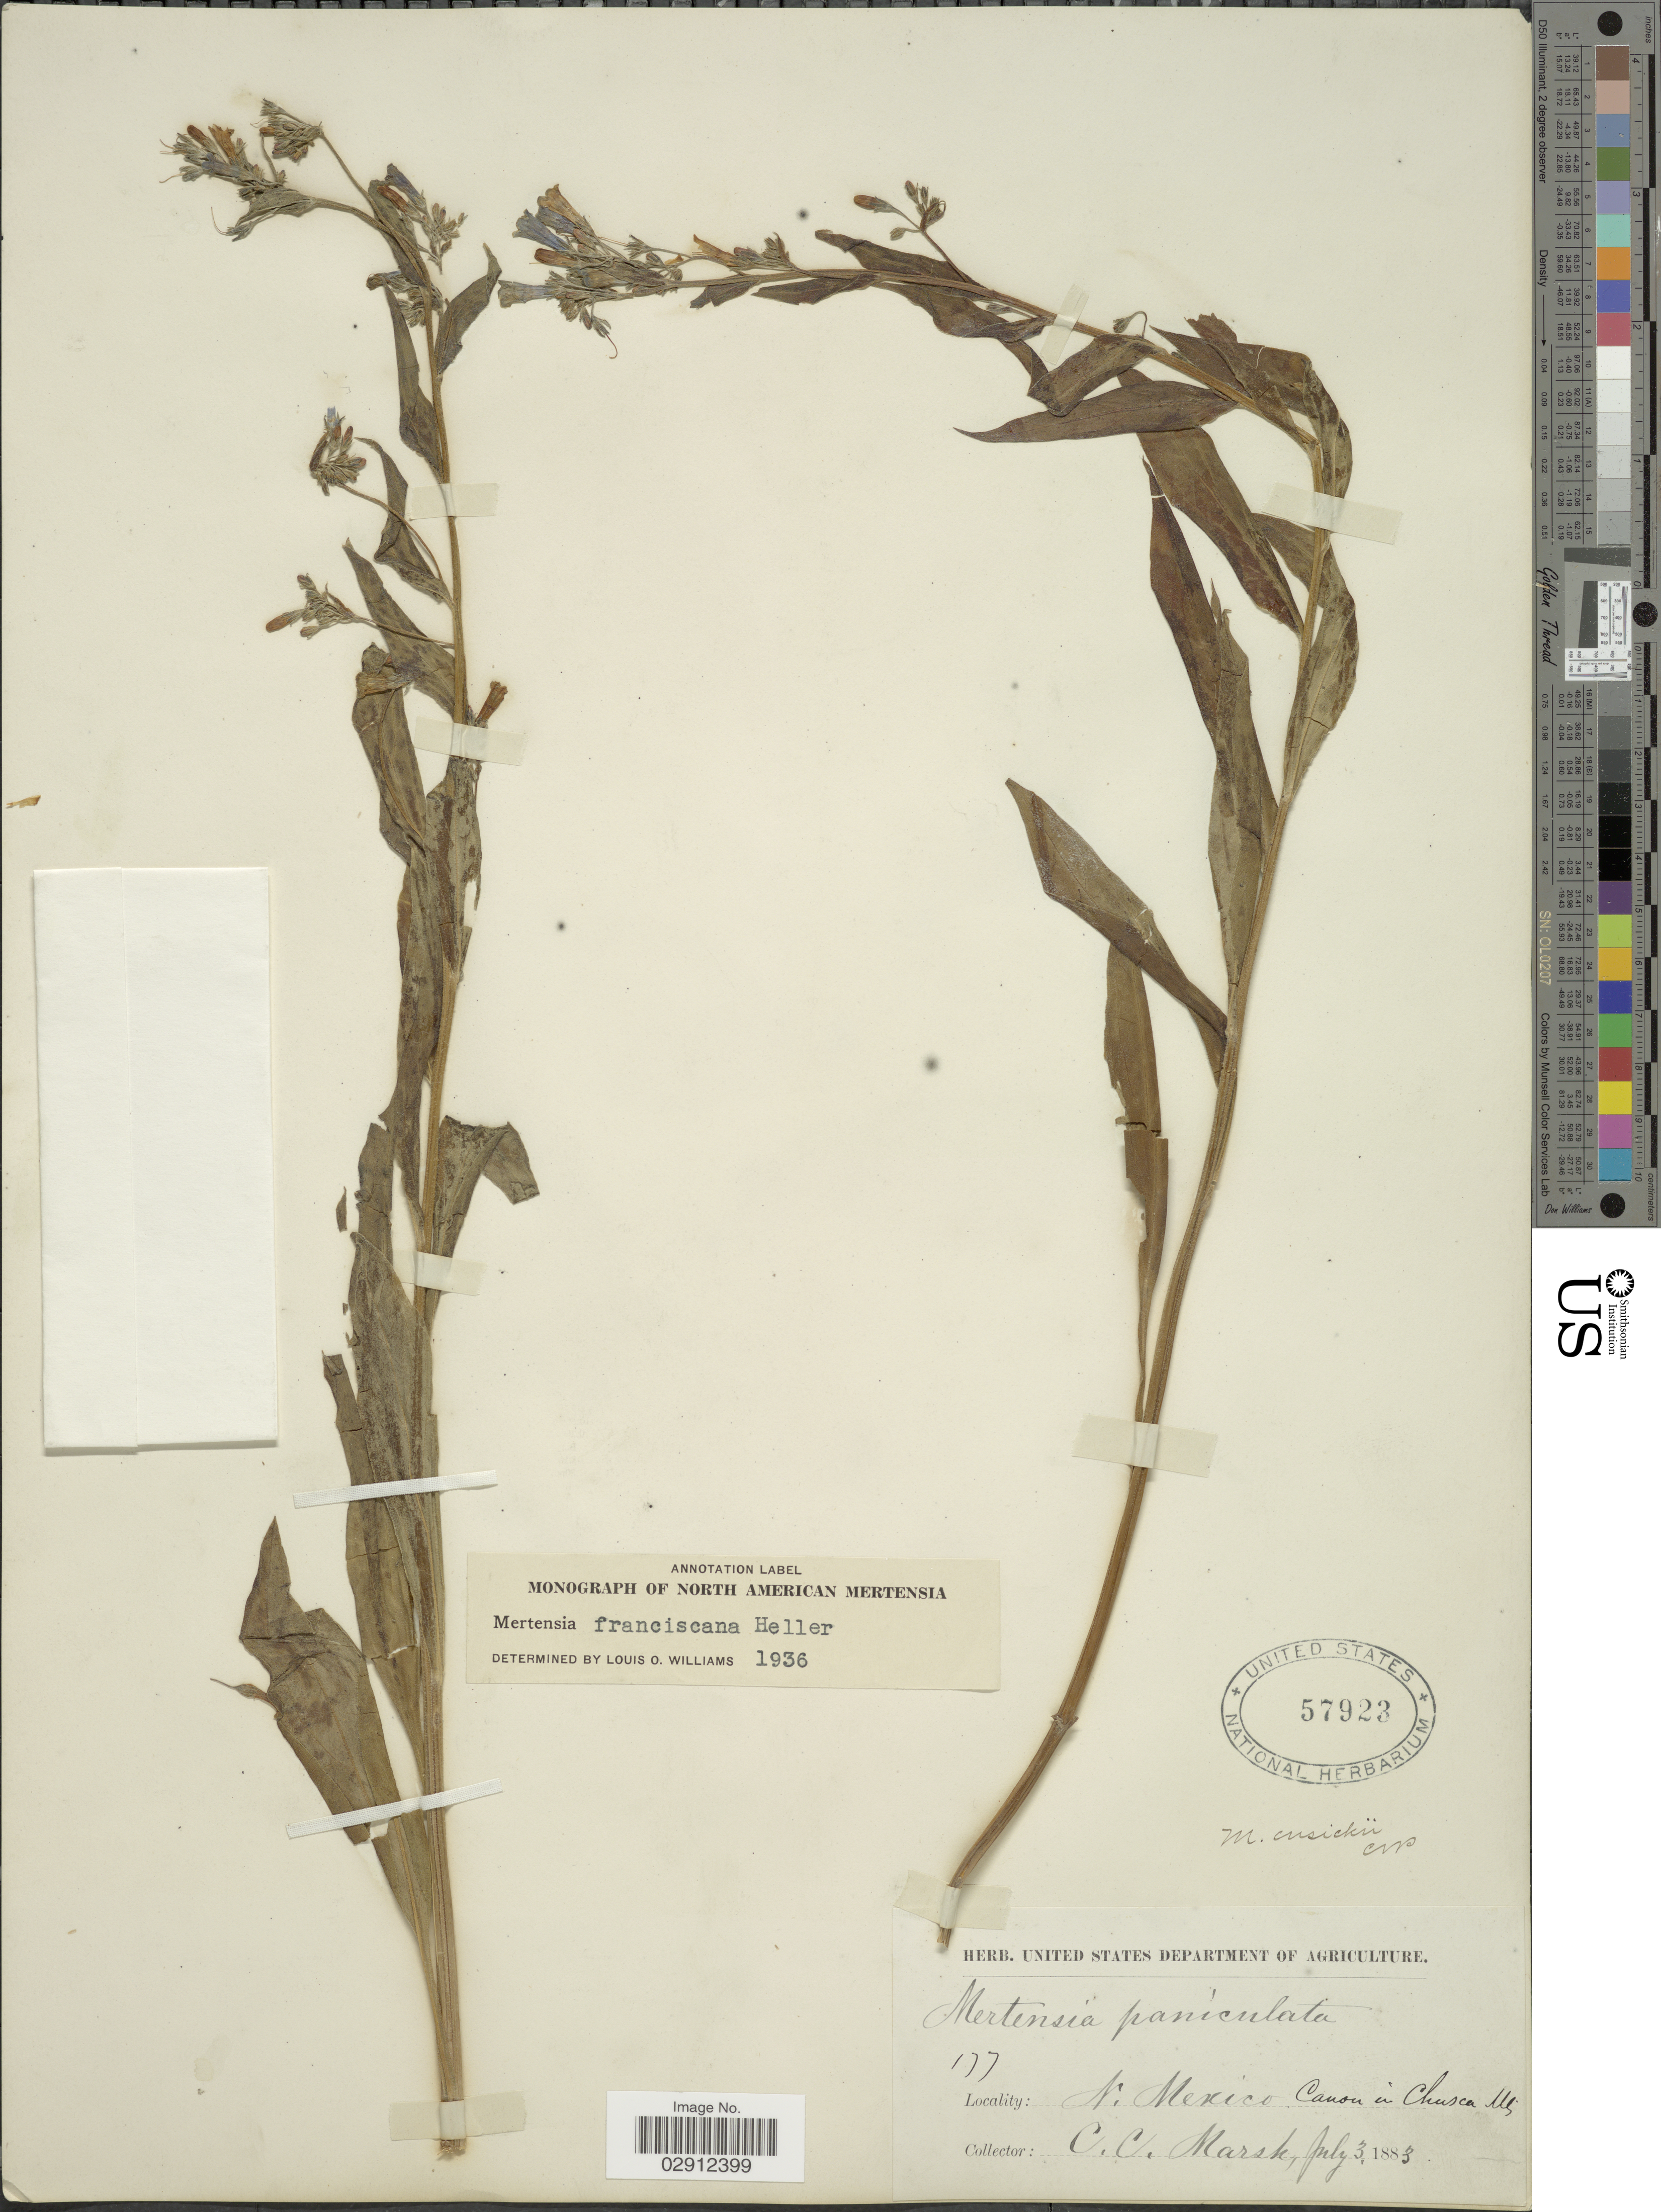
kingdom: Plantae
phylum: Tracheophyta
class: Magnoliopsida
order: Boraginales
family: Boraginaceae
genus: Mertensia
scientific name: Mertensia ciliata var. subpubescens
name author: (Rydb.) J.F. Macbr. & Payson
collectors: C. C. Marsh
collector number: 177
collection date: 1883-07-03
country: United States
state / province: New Mexico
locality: N. Mexico. Canon in Chusca Mts.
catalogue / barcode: US 57923